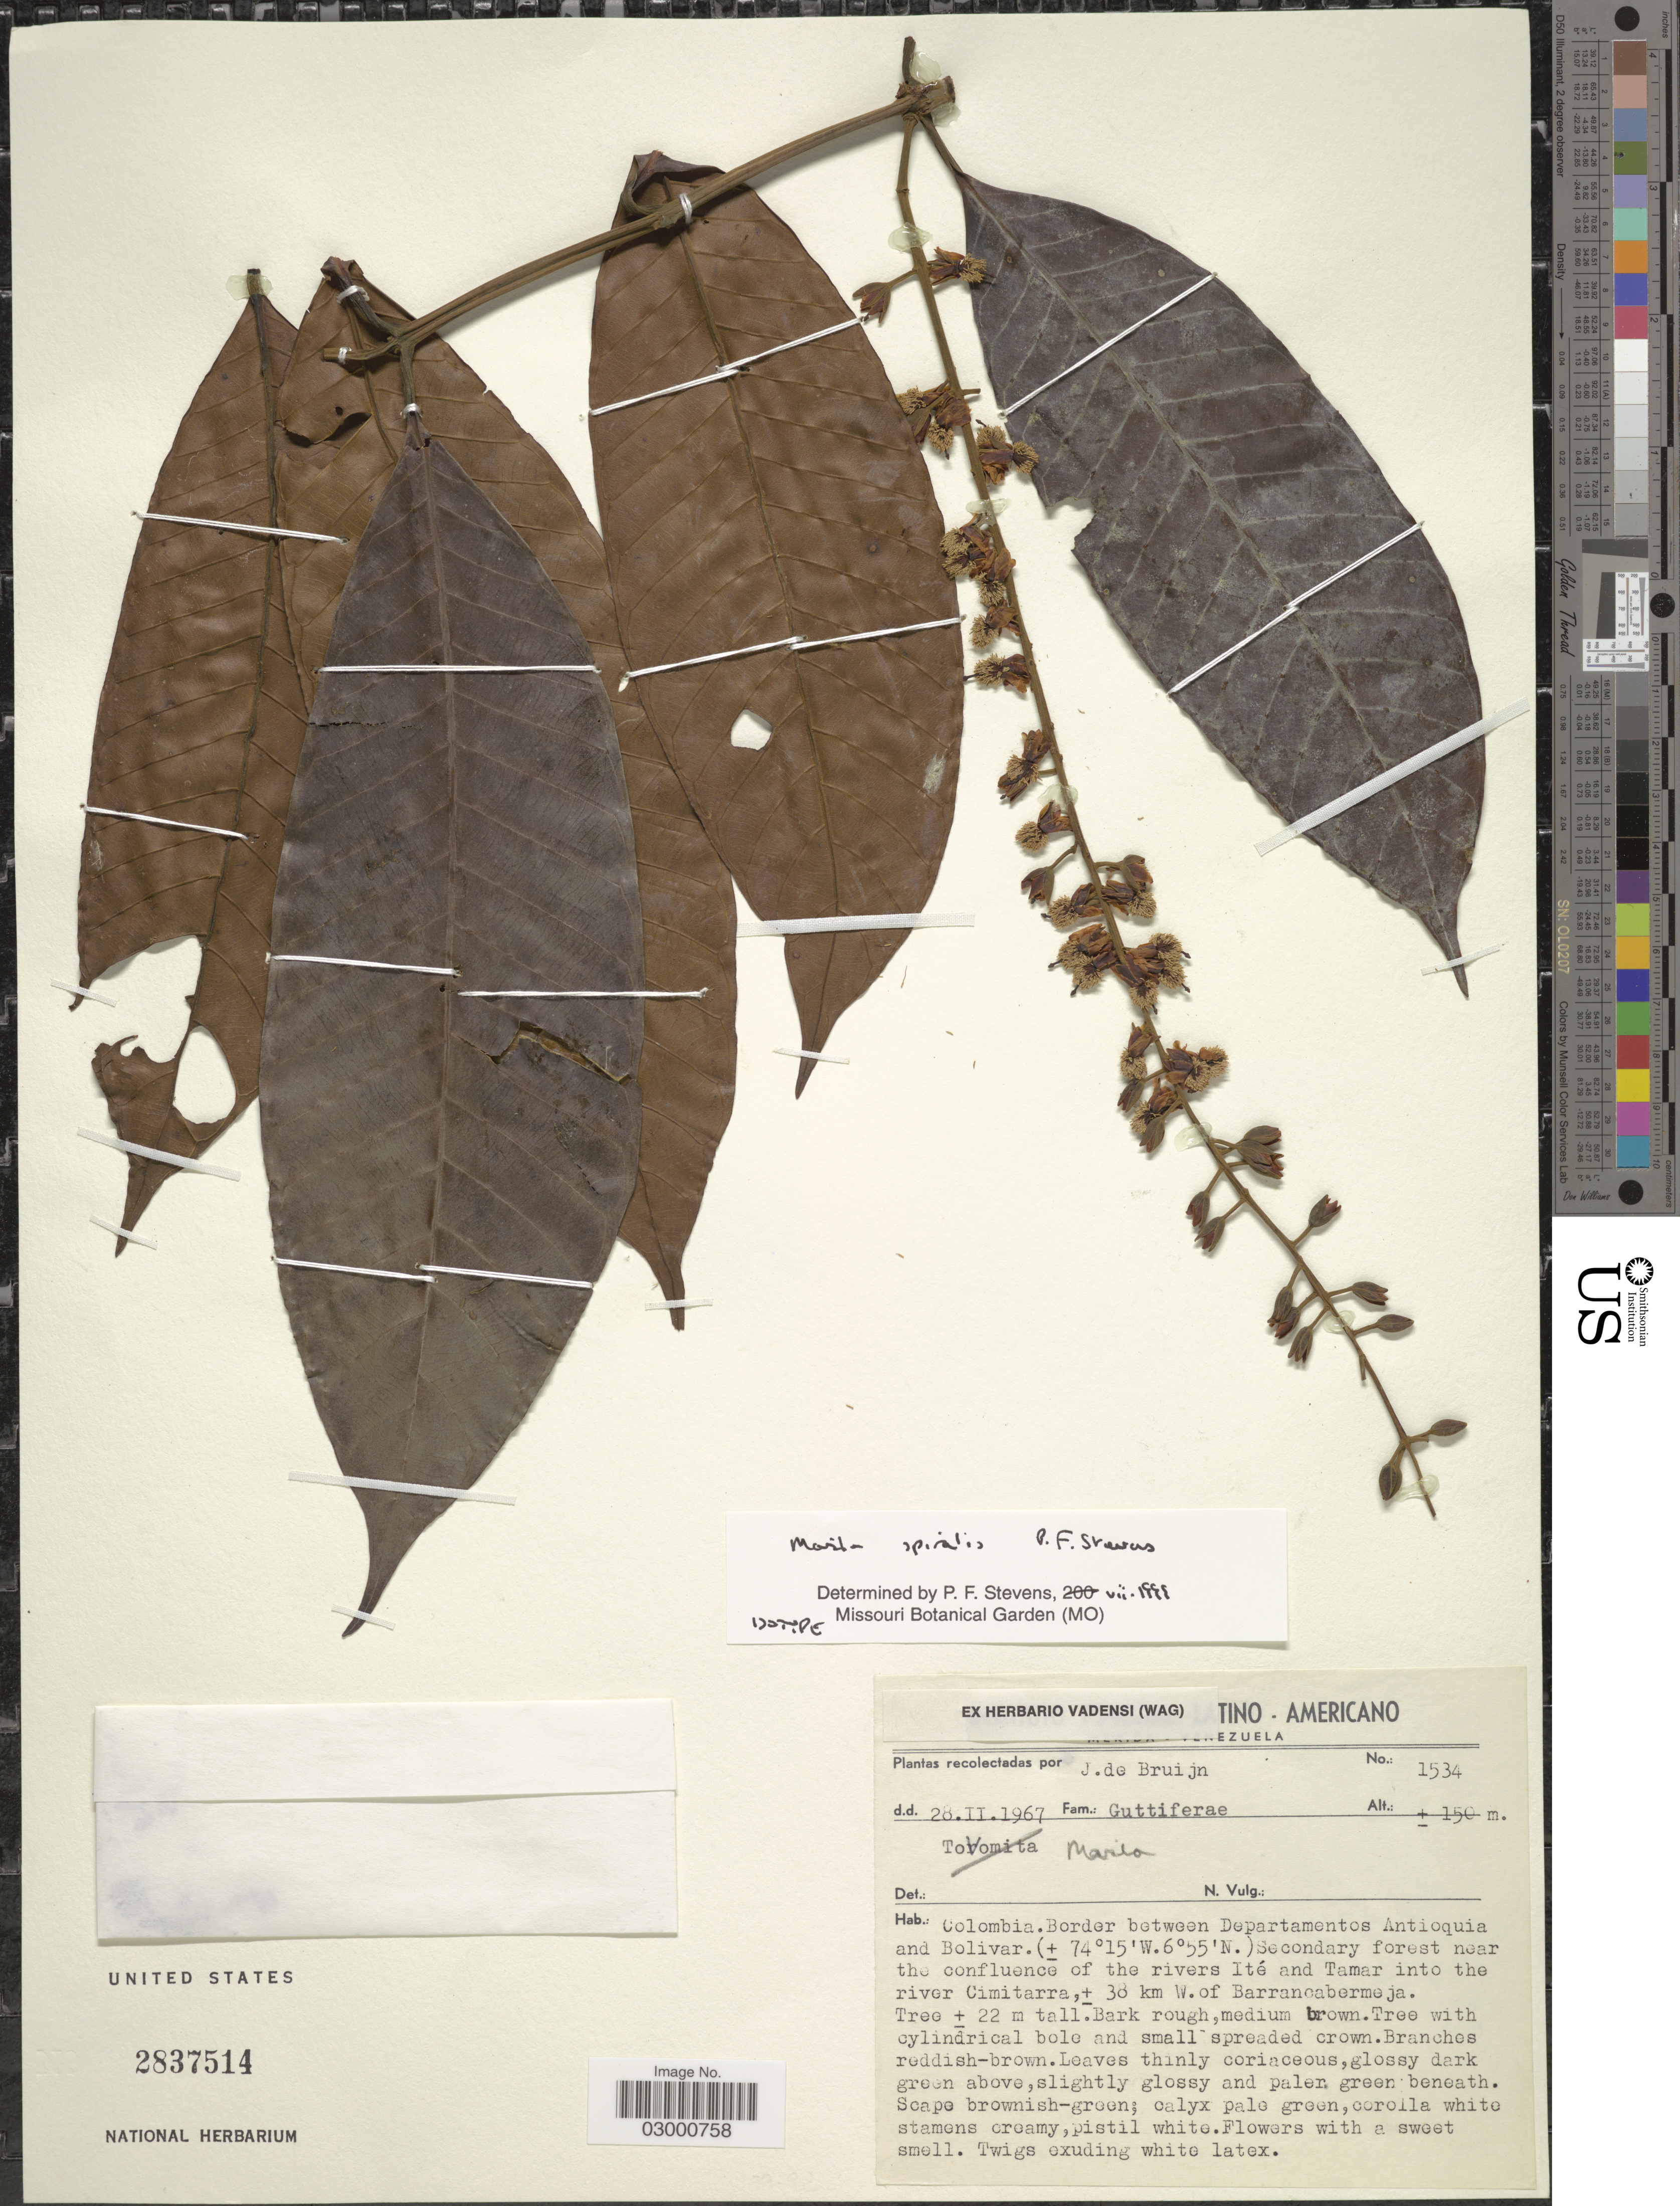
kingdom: Plantae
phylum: Tracheophyta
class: Magnoliopsida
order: Malpighiales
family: Calophyllaceae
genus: Marila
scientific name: Marila spiralis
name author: P.F. Stevens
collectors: J. Bruijn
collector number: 1534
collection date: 1967-02-28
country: Colombia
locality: Border between Departamentos Antioquia and Bolivar. Secondary forest near the confluence of the rivers Ité and Tamar into the river Cimitarra, ± 38 km W. of Barrancabermeja.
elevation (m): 150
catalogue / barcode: US 2837514